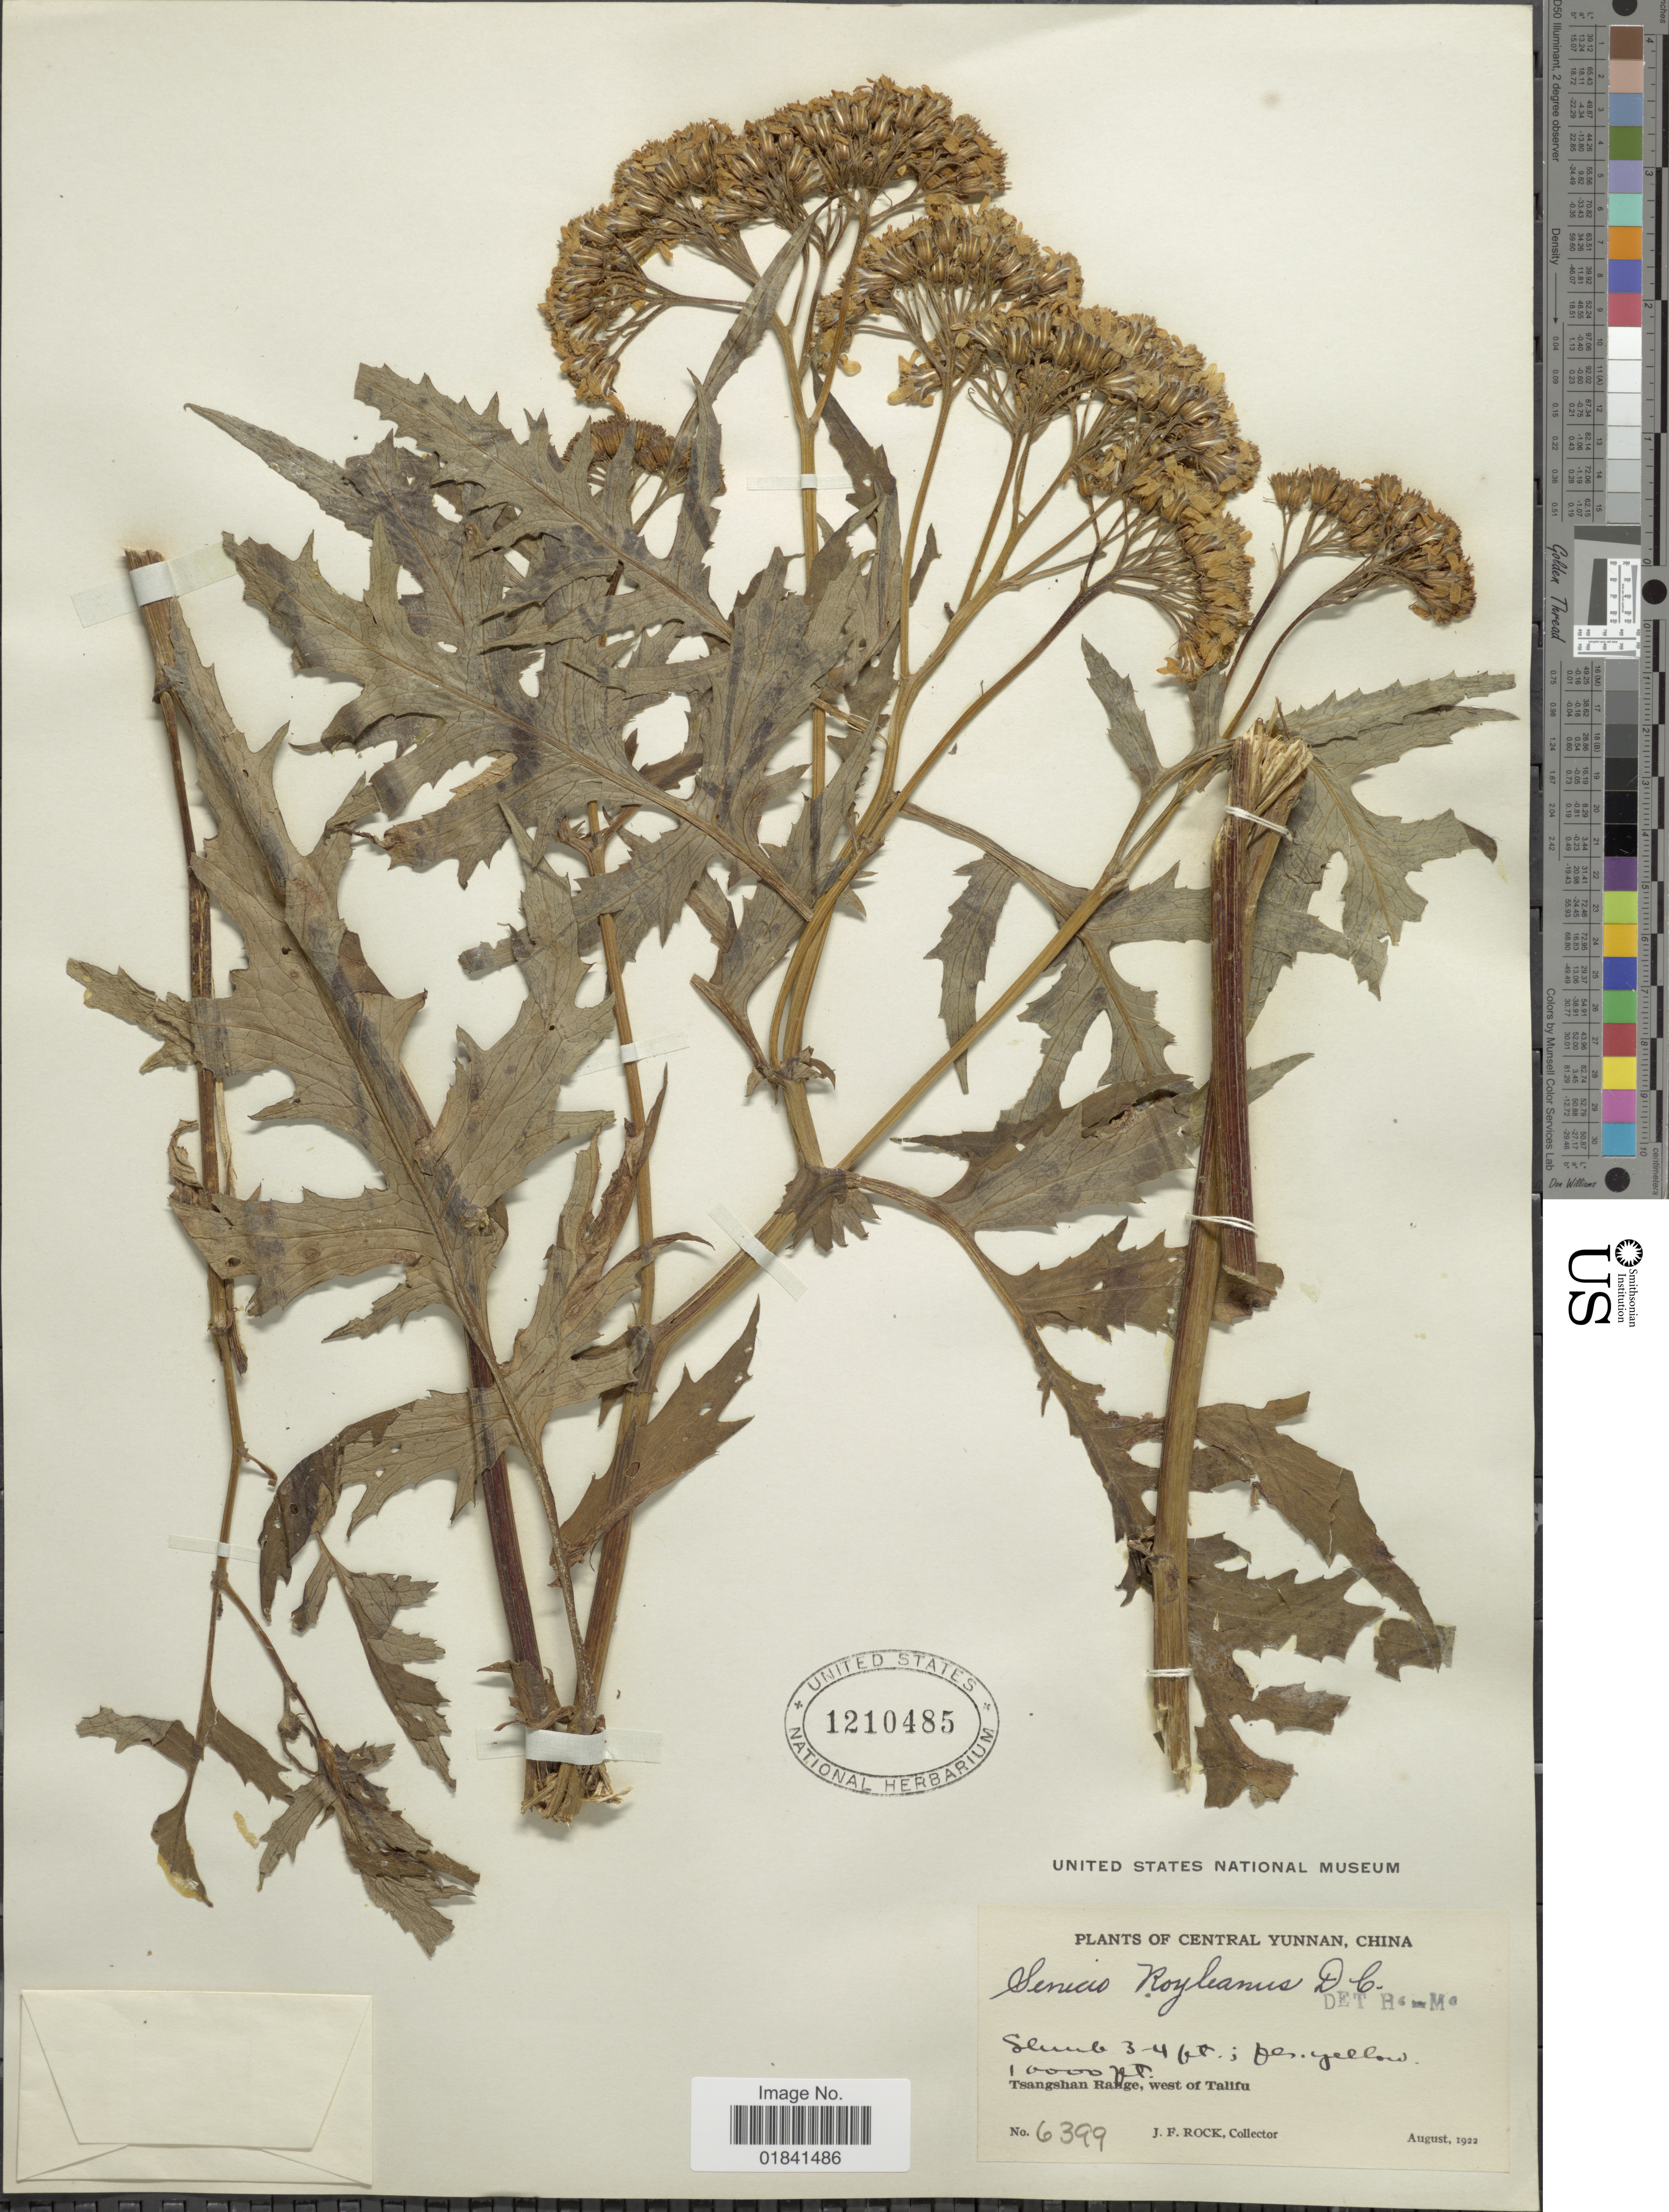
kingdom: Plantae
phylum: Tracheophyta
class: Magnoliopsida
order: Asterales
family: Asteraceae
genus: Senecio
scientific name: Senecio royleanus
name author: DC.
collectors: J. Rock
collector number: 6399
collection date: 1922-08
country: China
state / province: Yunnan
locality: CentraL Yunnan, Tsangshan Range, west of Talifu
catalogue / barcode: US 1210485